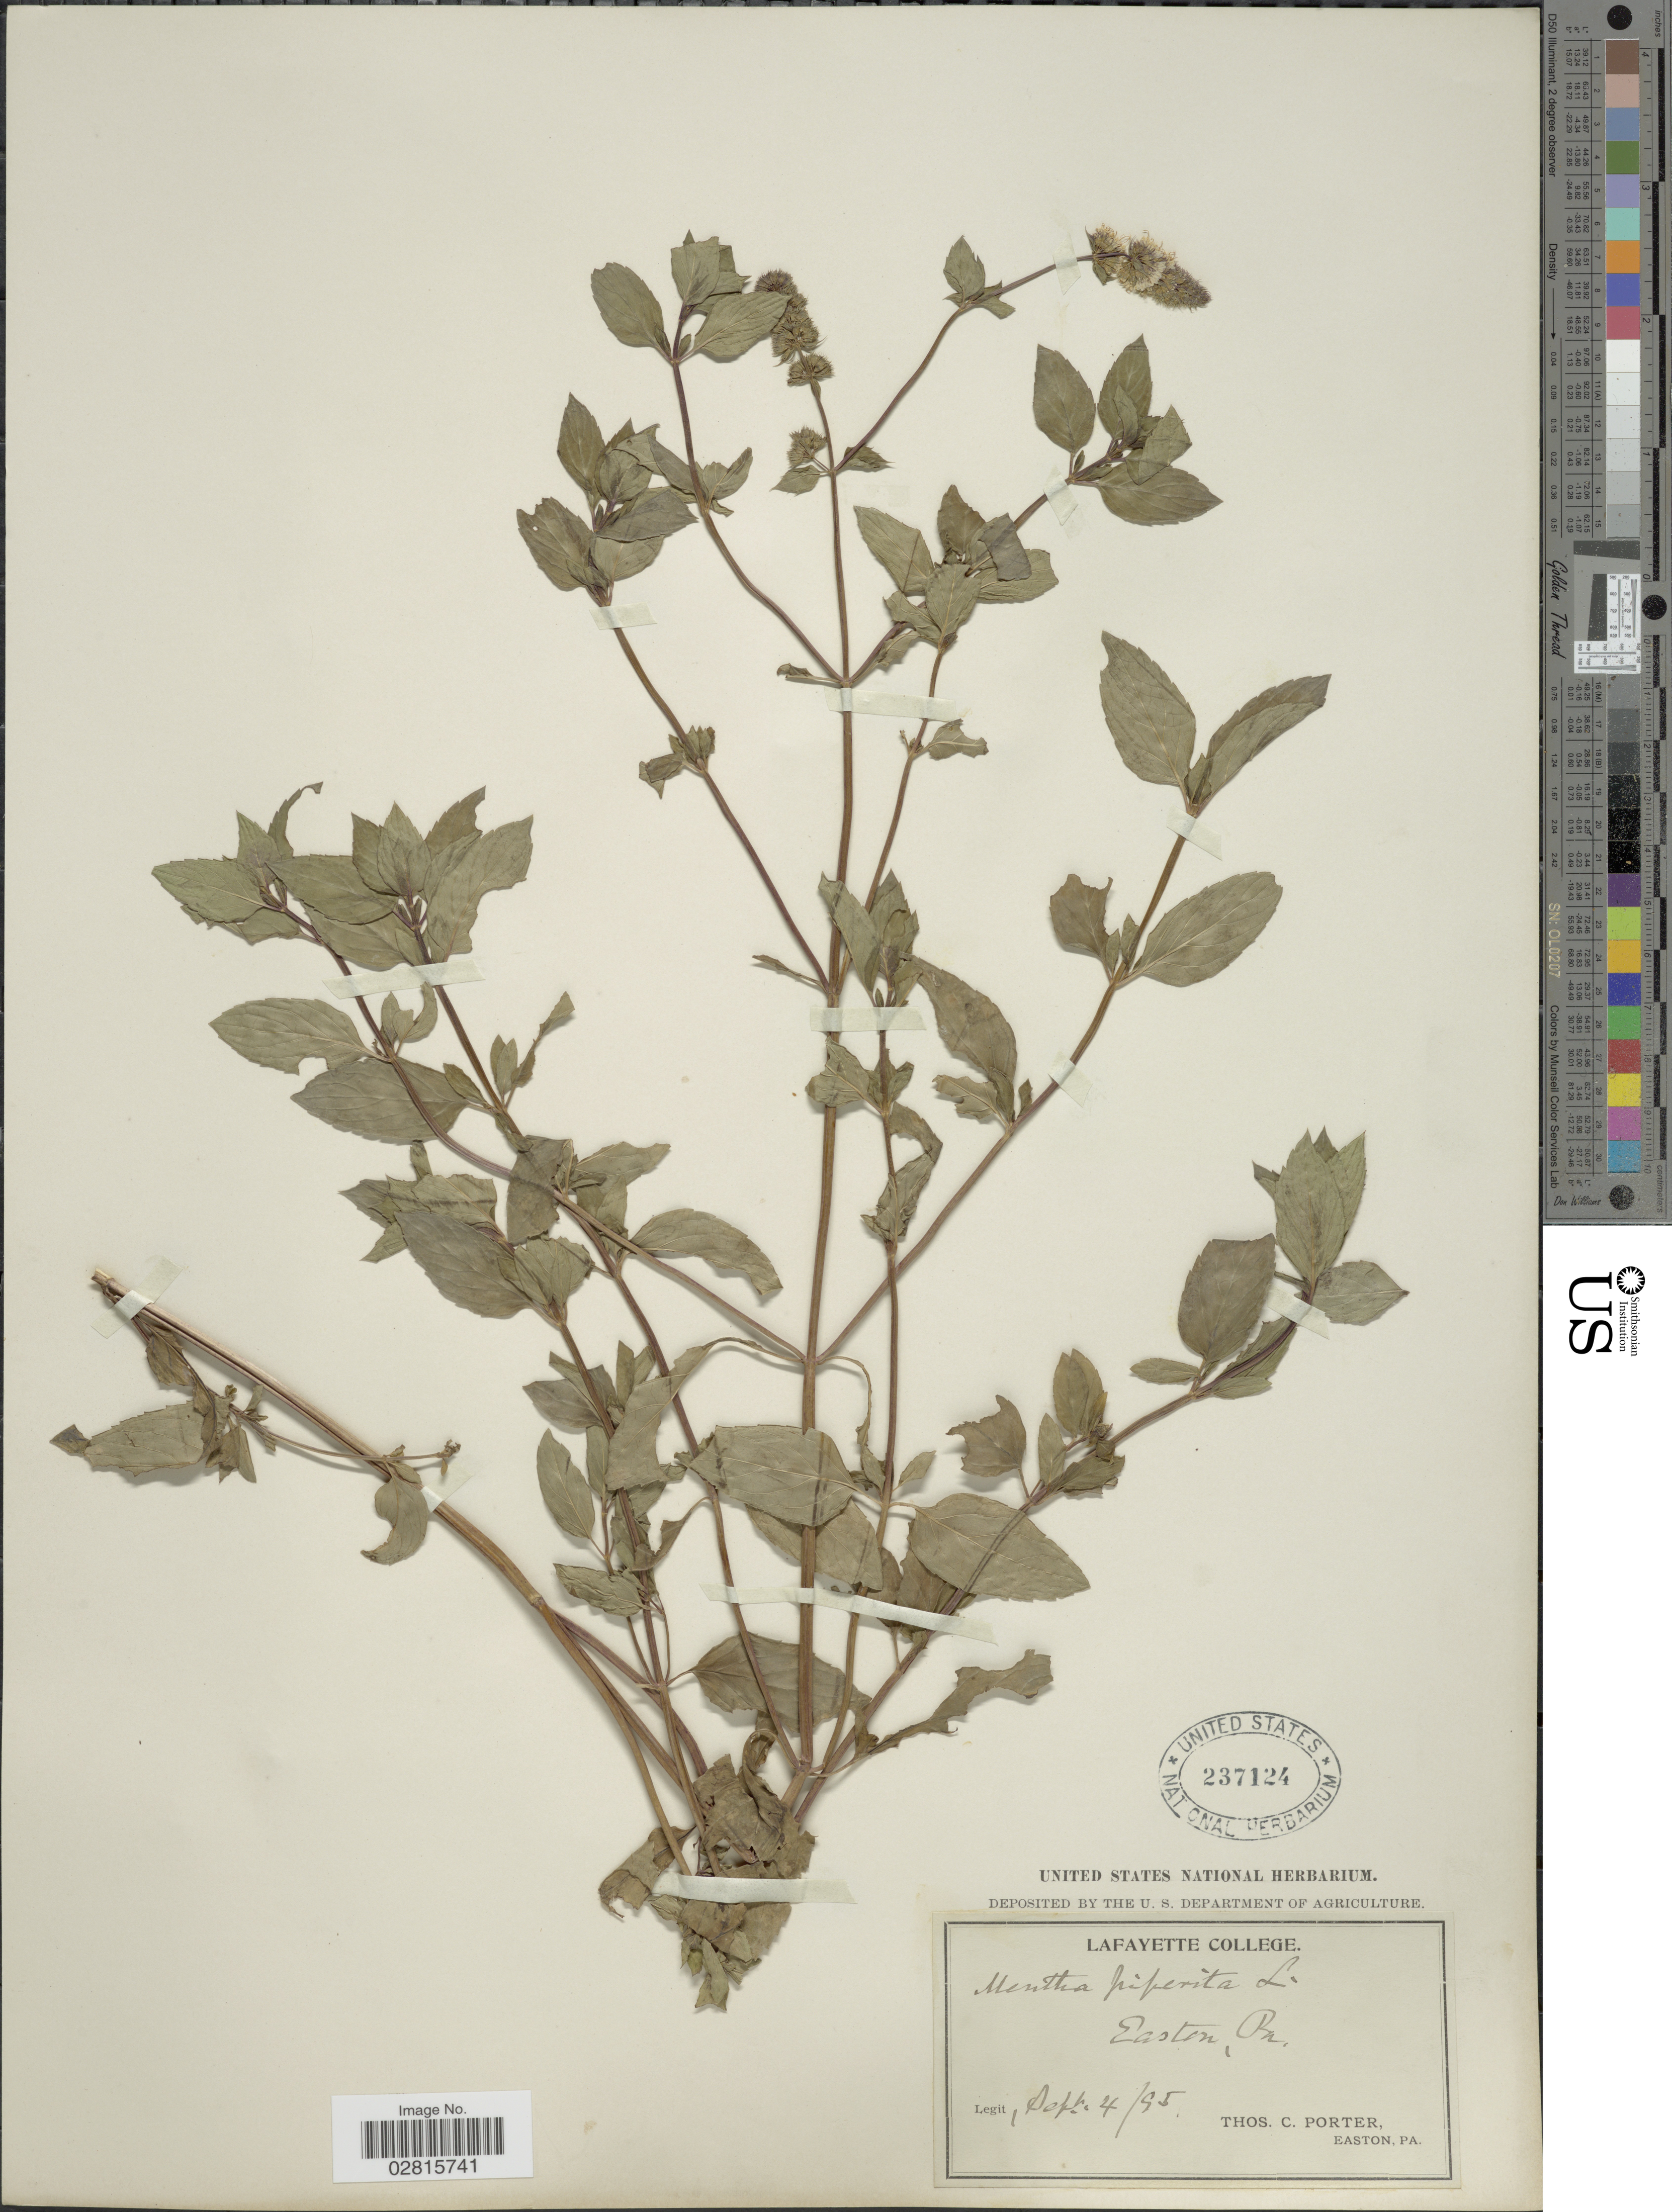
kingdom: Plantae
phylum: Tracheophyta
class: Magnoliopsida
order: Lamiales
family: Lamiaceae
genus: Mentha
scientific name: Mentha x piperita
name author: L.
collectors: T. Porter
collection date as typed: Transcribed d/m/y: 4/9/95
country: United States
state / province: Pennsylvania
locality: Easton, Pa.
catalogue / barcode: US 237124